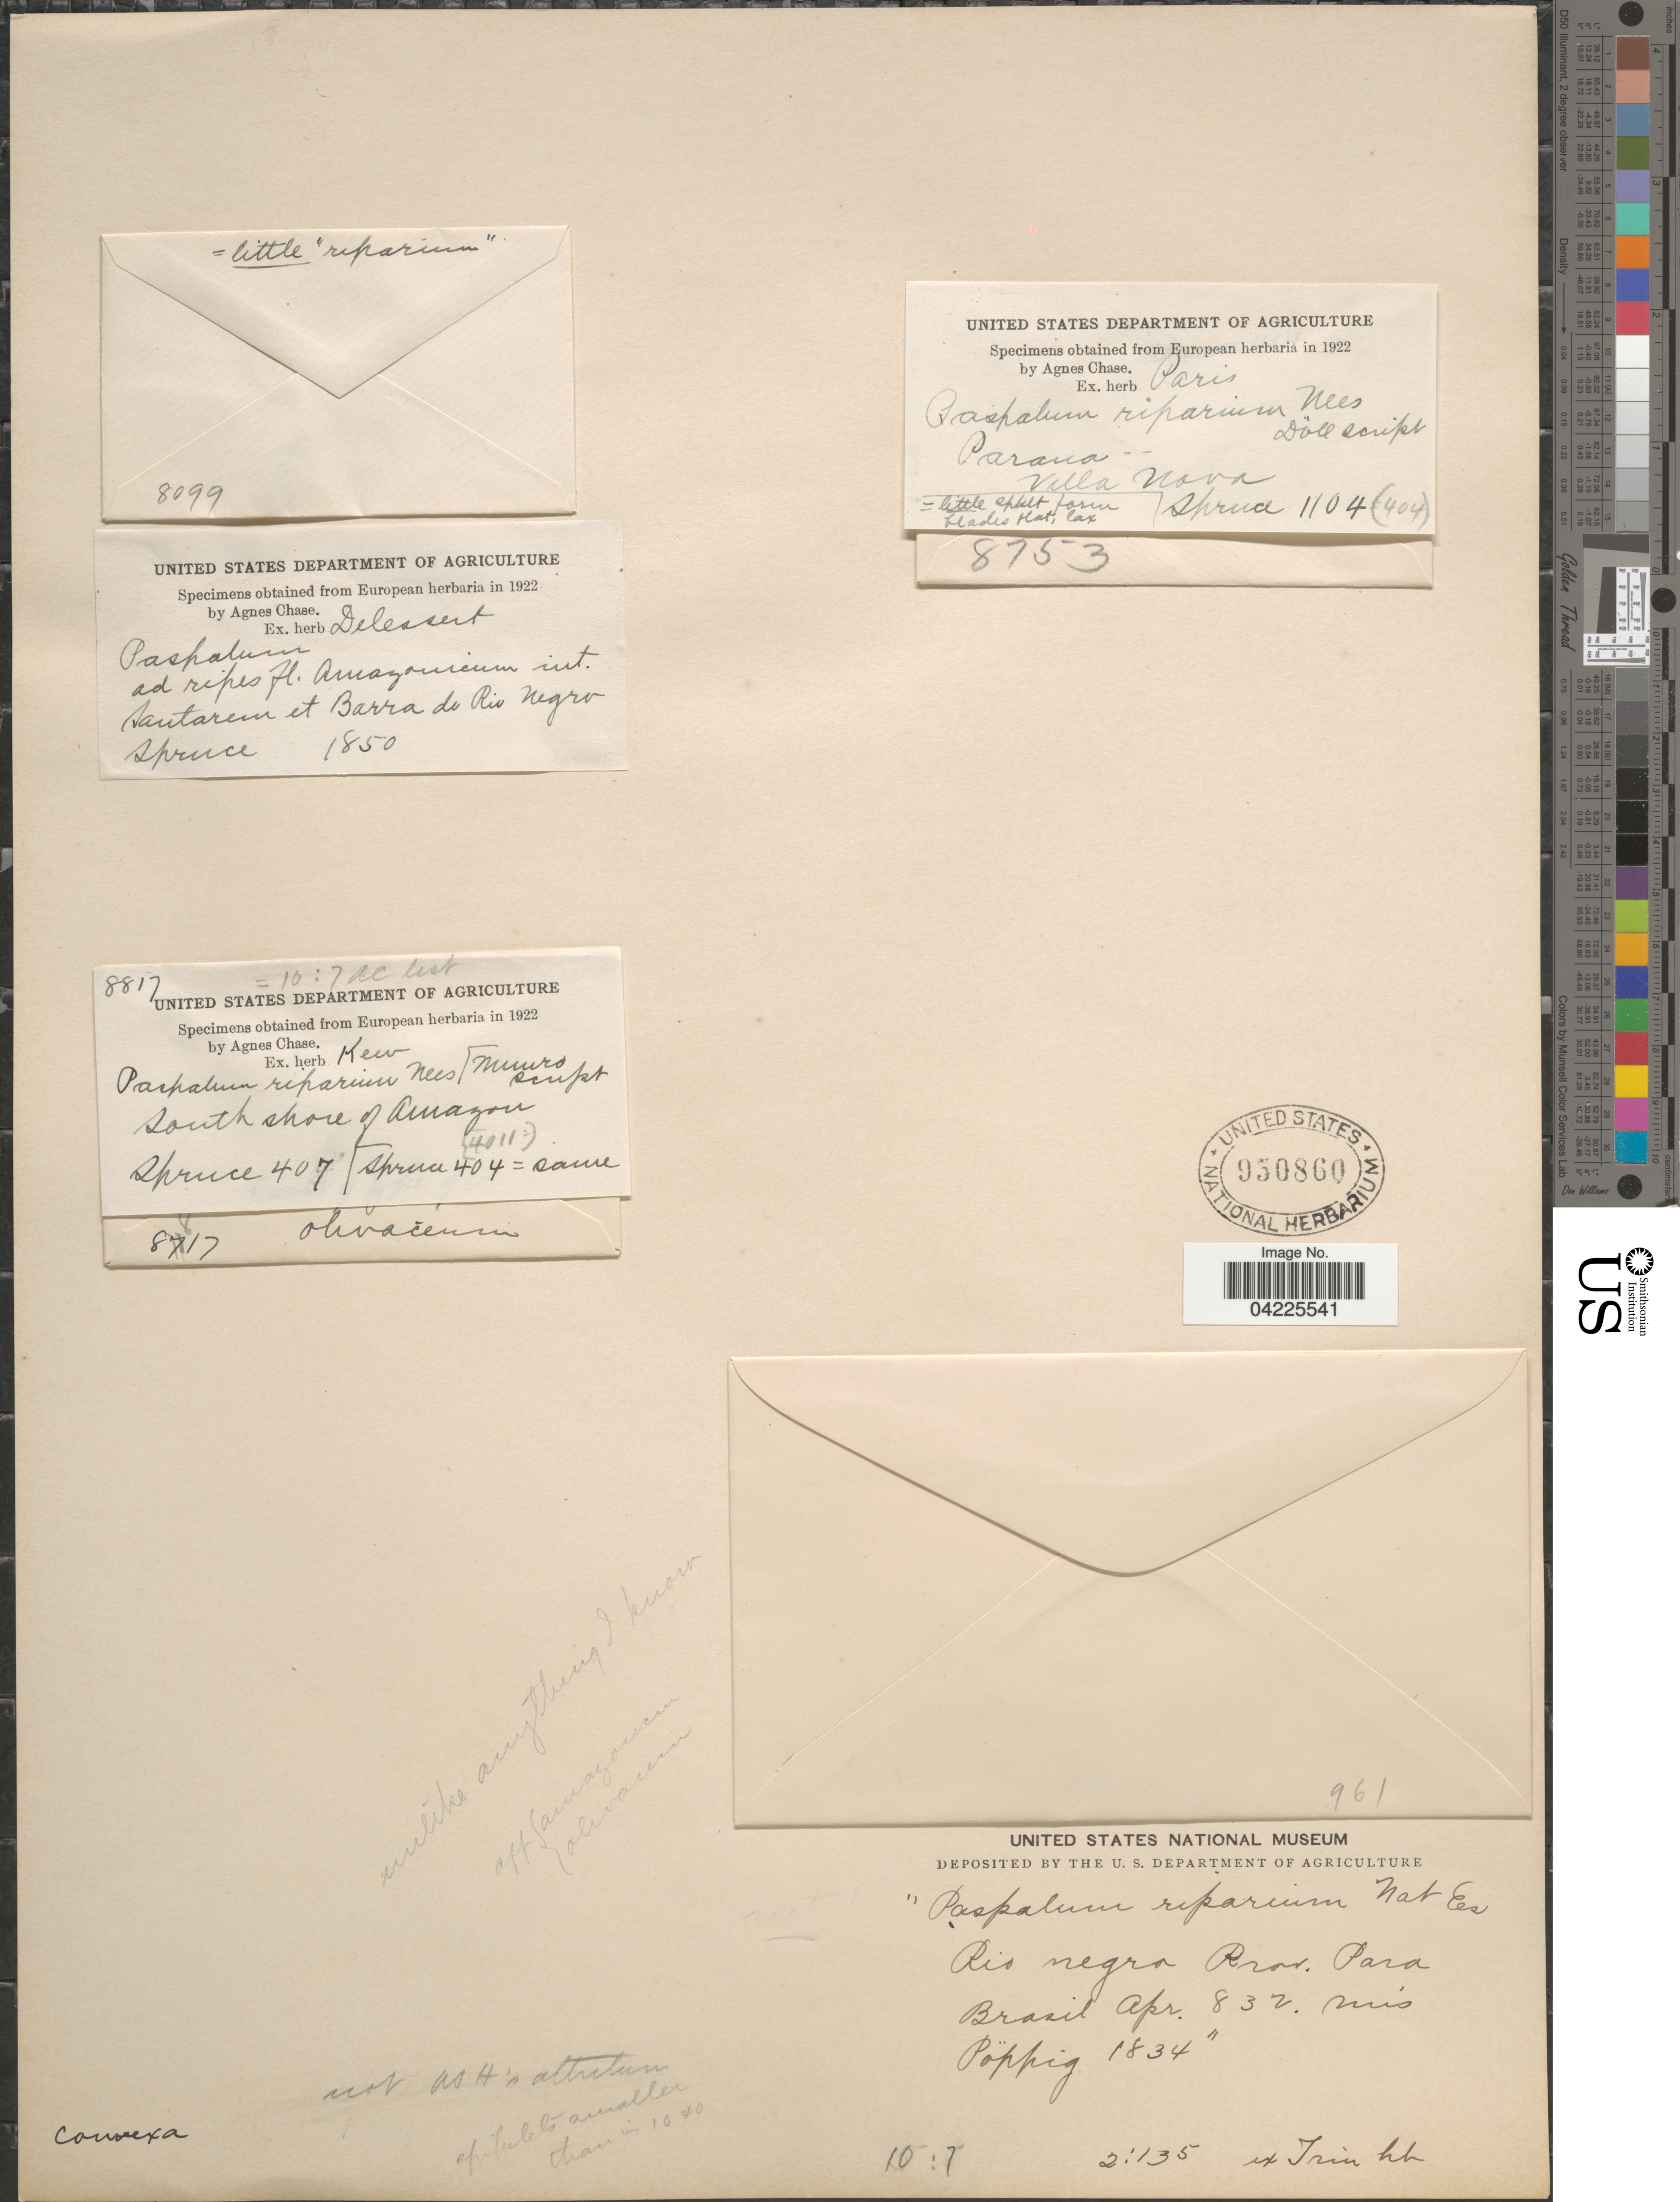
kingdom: Plantae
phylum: Tracheophyta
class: Liliopsida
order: Poales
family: Poaceae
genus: Paspalum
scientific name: Paspalum riparium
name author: Nees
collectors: -. Spruce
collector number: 407/8817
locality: South shore of Amazon.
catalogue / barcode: US 950860-2